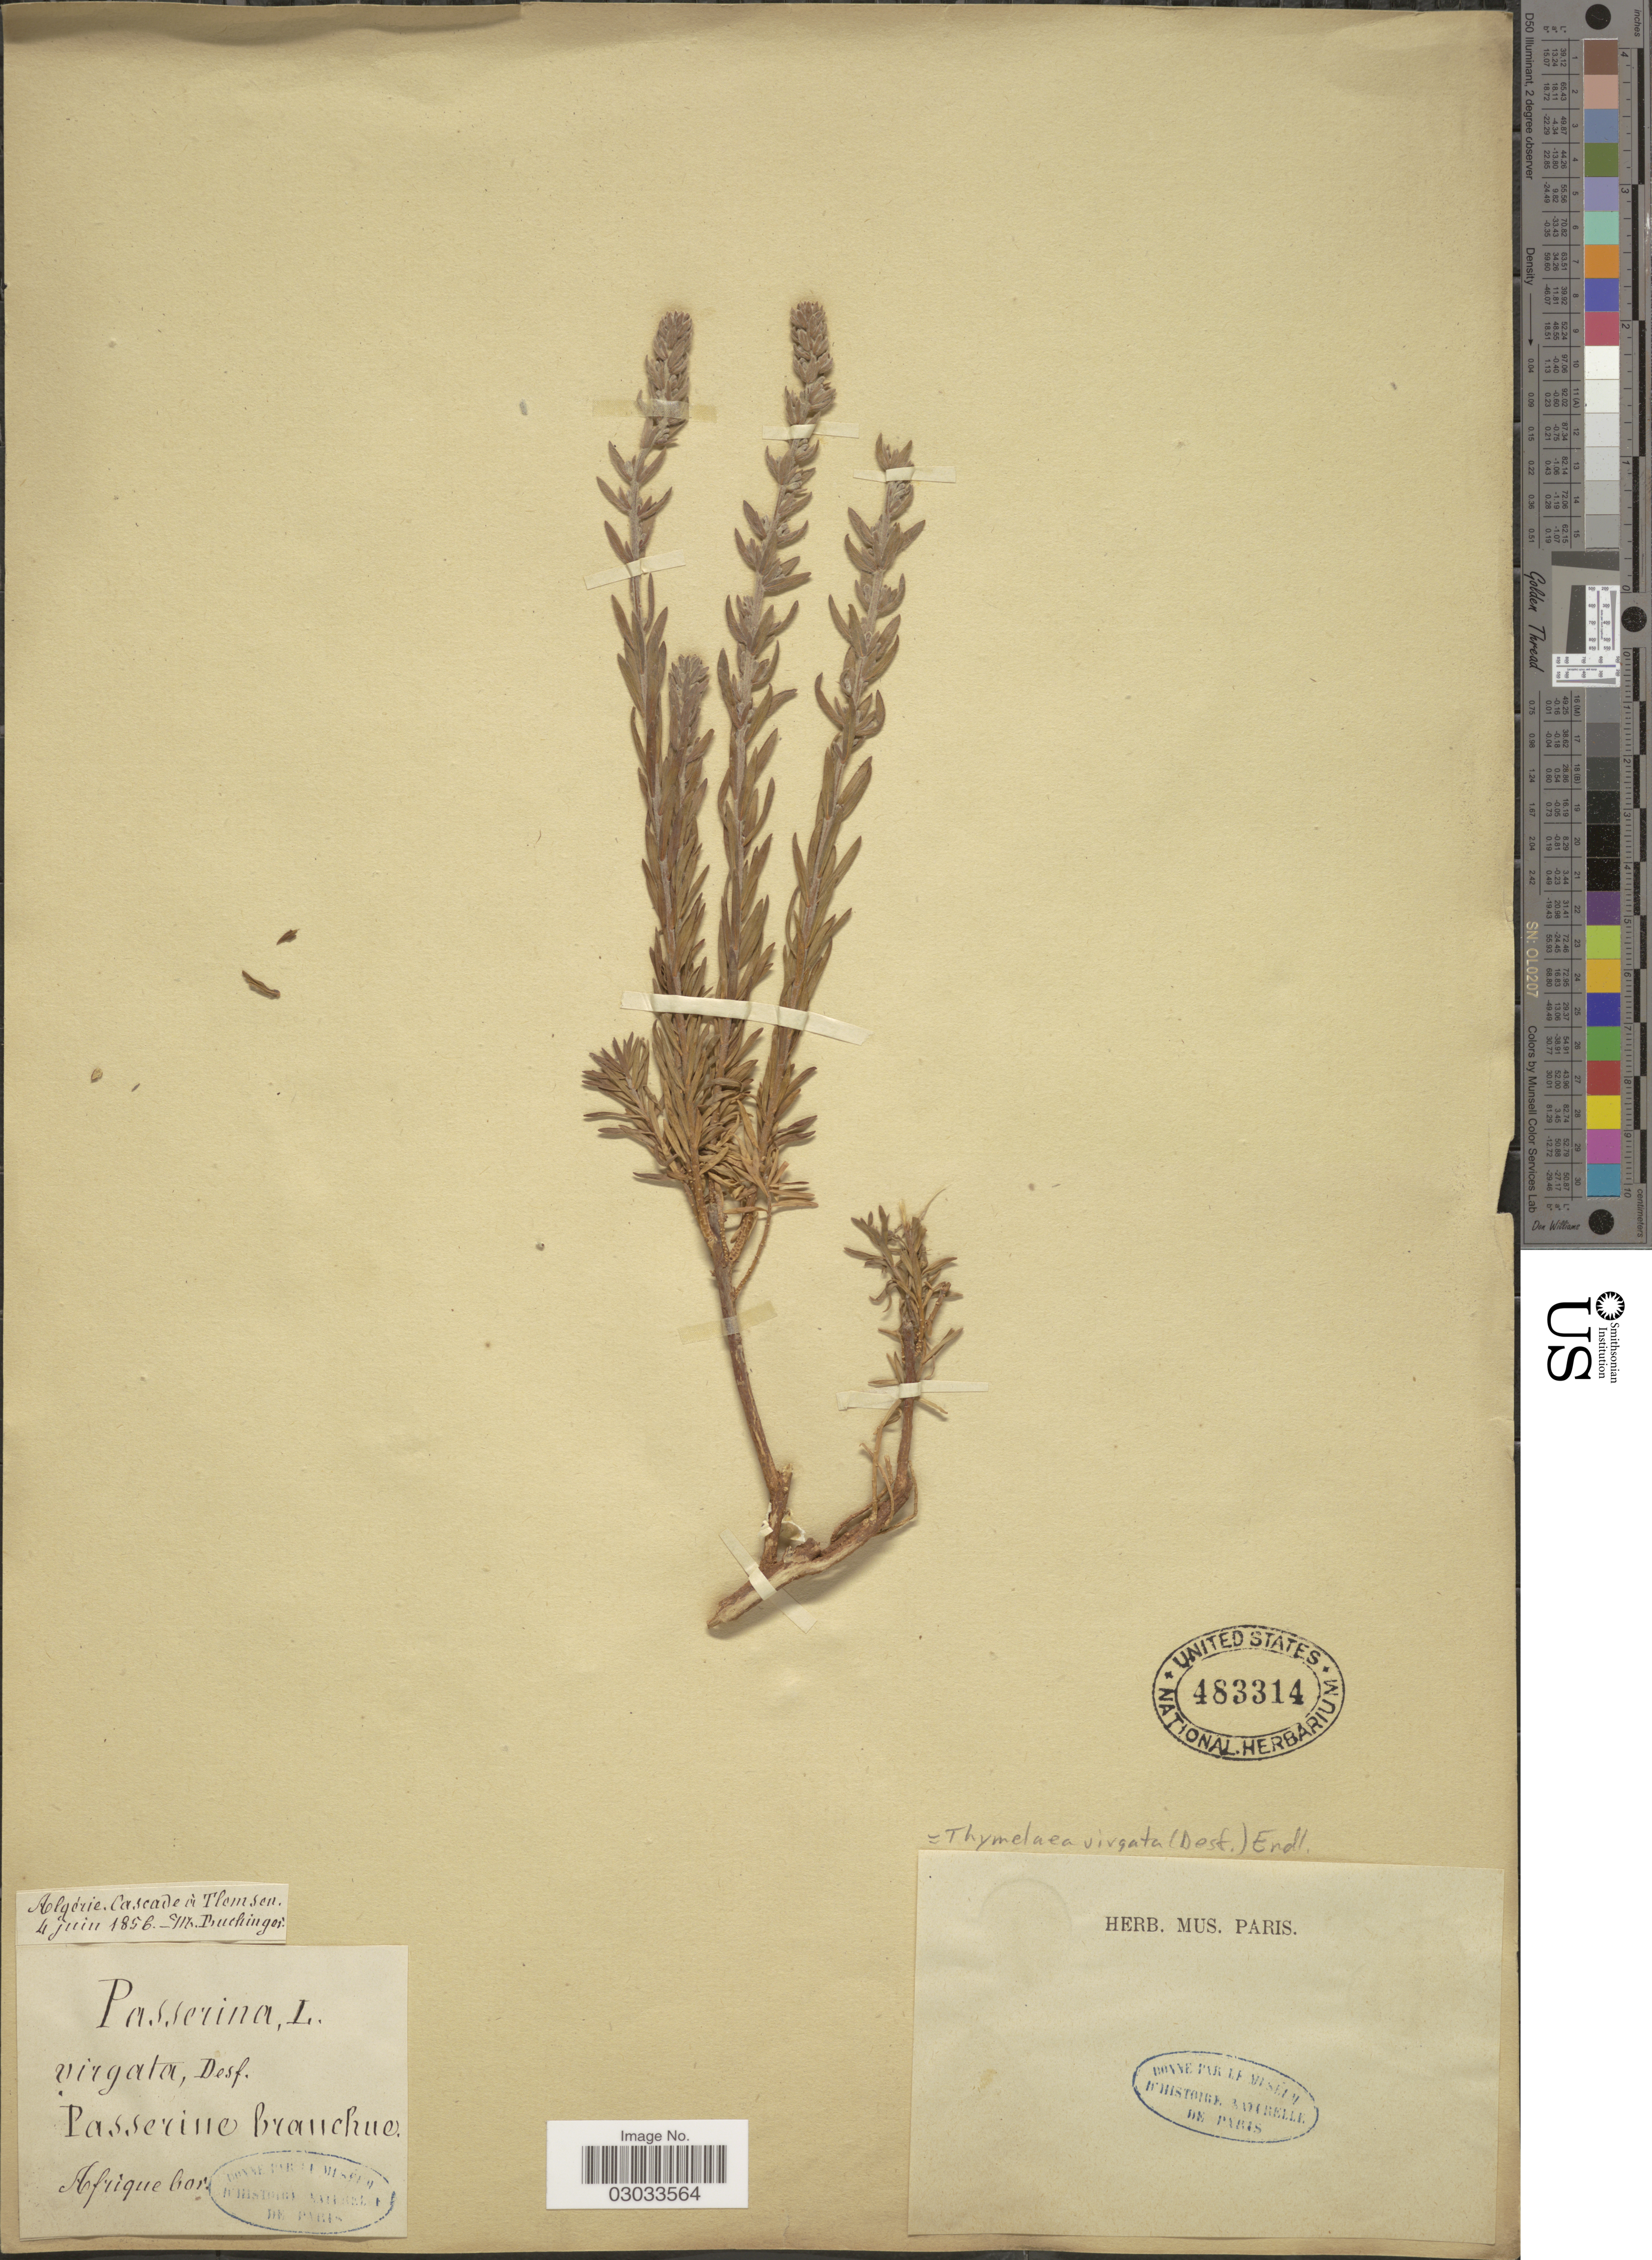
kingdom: Plantae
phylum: Tracheophyta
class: Magnoliopsida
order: Malvales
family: Thymelaeaceae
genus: Thymelaea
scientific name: Thymelaea virgata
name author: (Desf.) Endl.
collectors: ex herb. Mus. Paris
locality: Passerine branchue. Afrique bor.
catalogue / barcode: US 483314